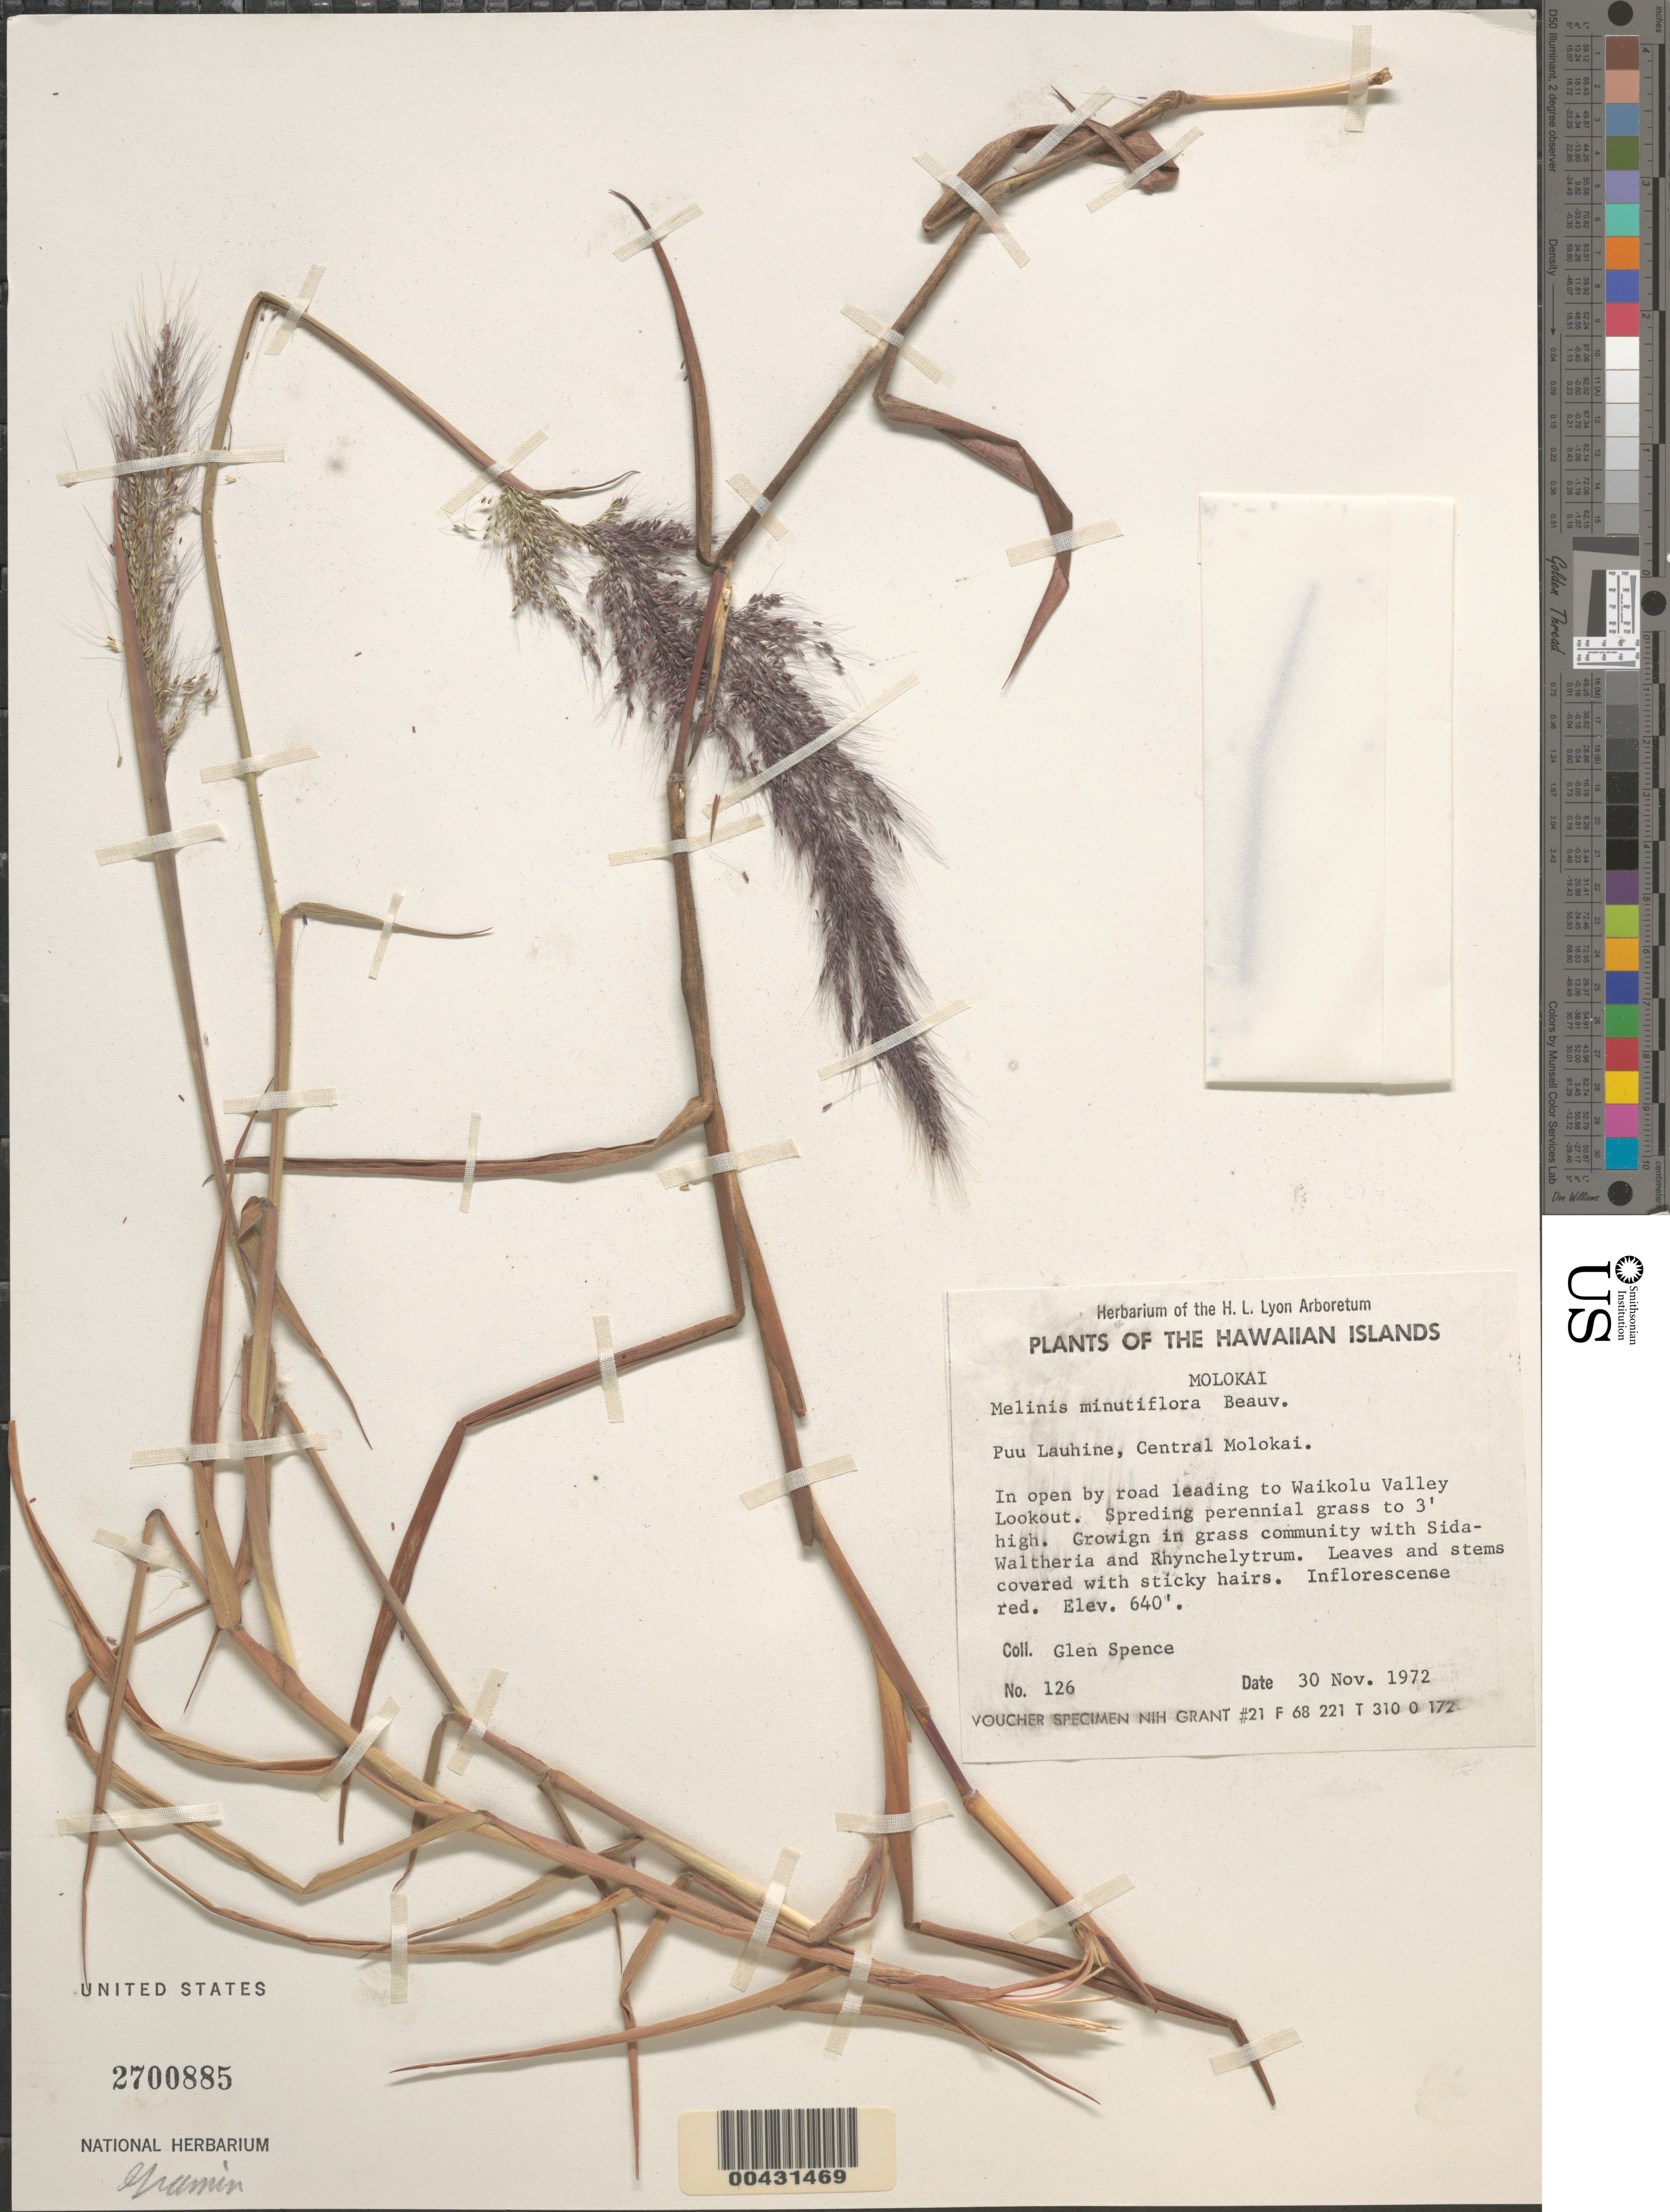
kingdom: Plantae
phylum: Tracheophyta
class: Liliopsida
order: Poales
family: Poaceae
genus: Melinis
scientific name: Melinis minutiflora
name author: P. Beauv.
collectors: G. Spence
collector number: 126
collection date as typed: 30 Nov 1972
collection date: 1972-11-30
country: United States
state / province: Hawaii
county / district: Maui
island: Moloka'i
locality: Puu Lauhine, Central Molokai, by road leading to Waikolu Valley Lookout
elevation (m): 195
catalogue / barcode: US 2700885